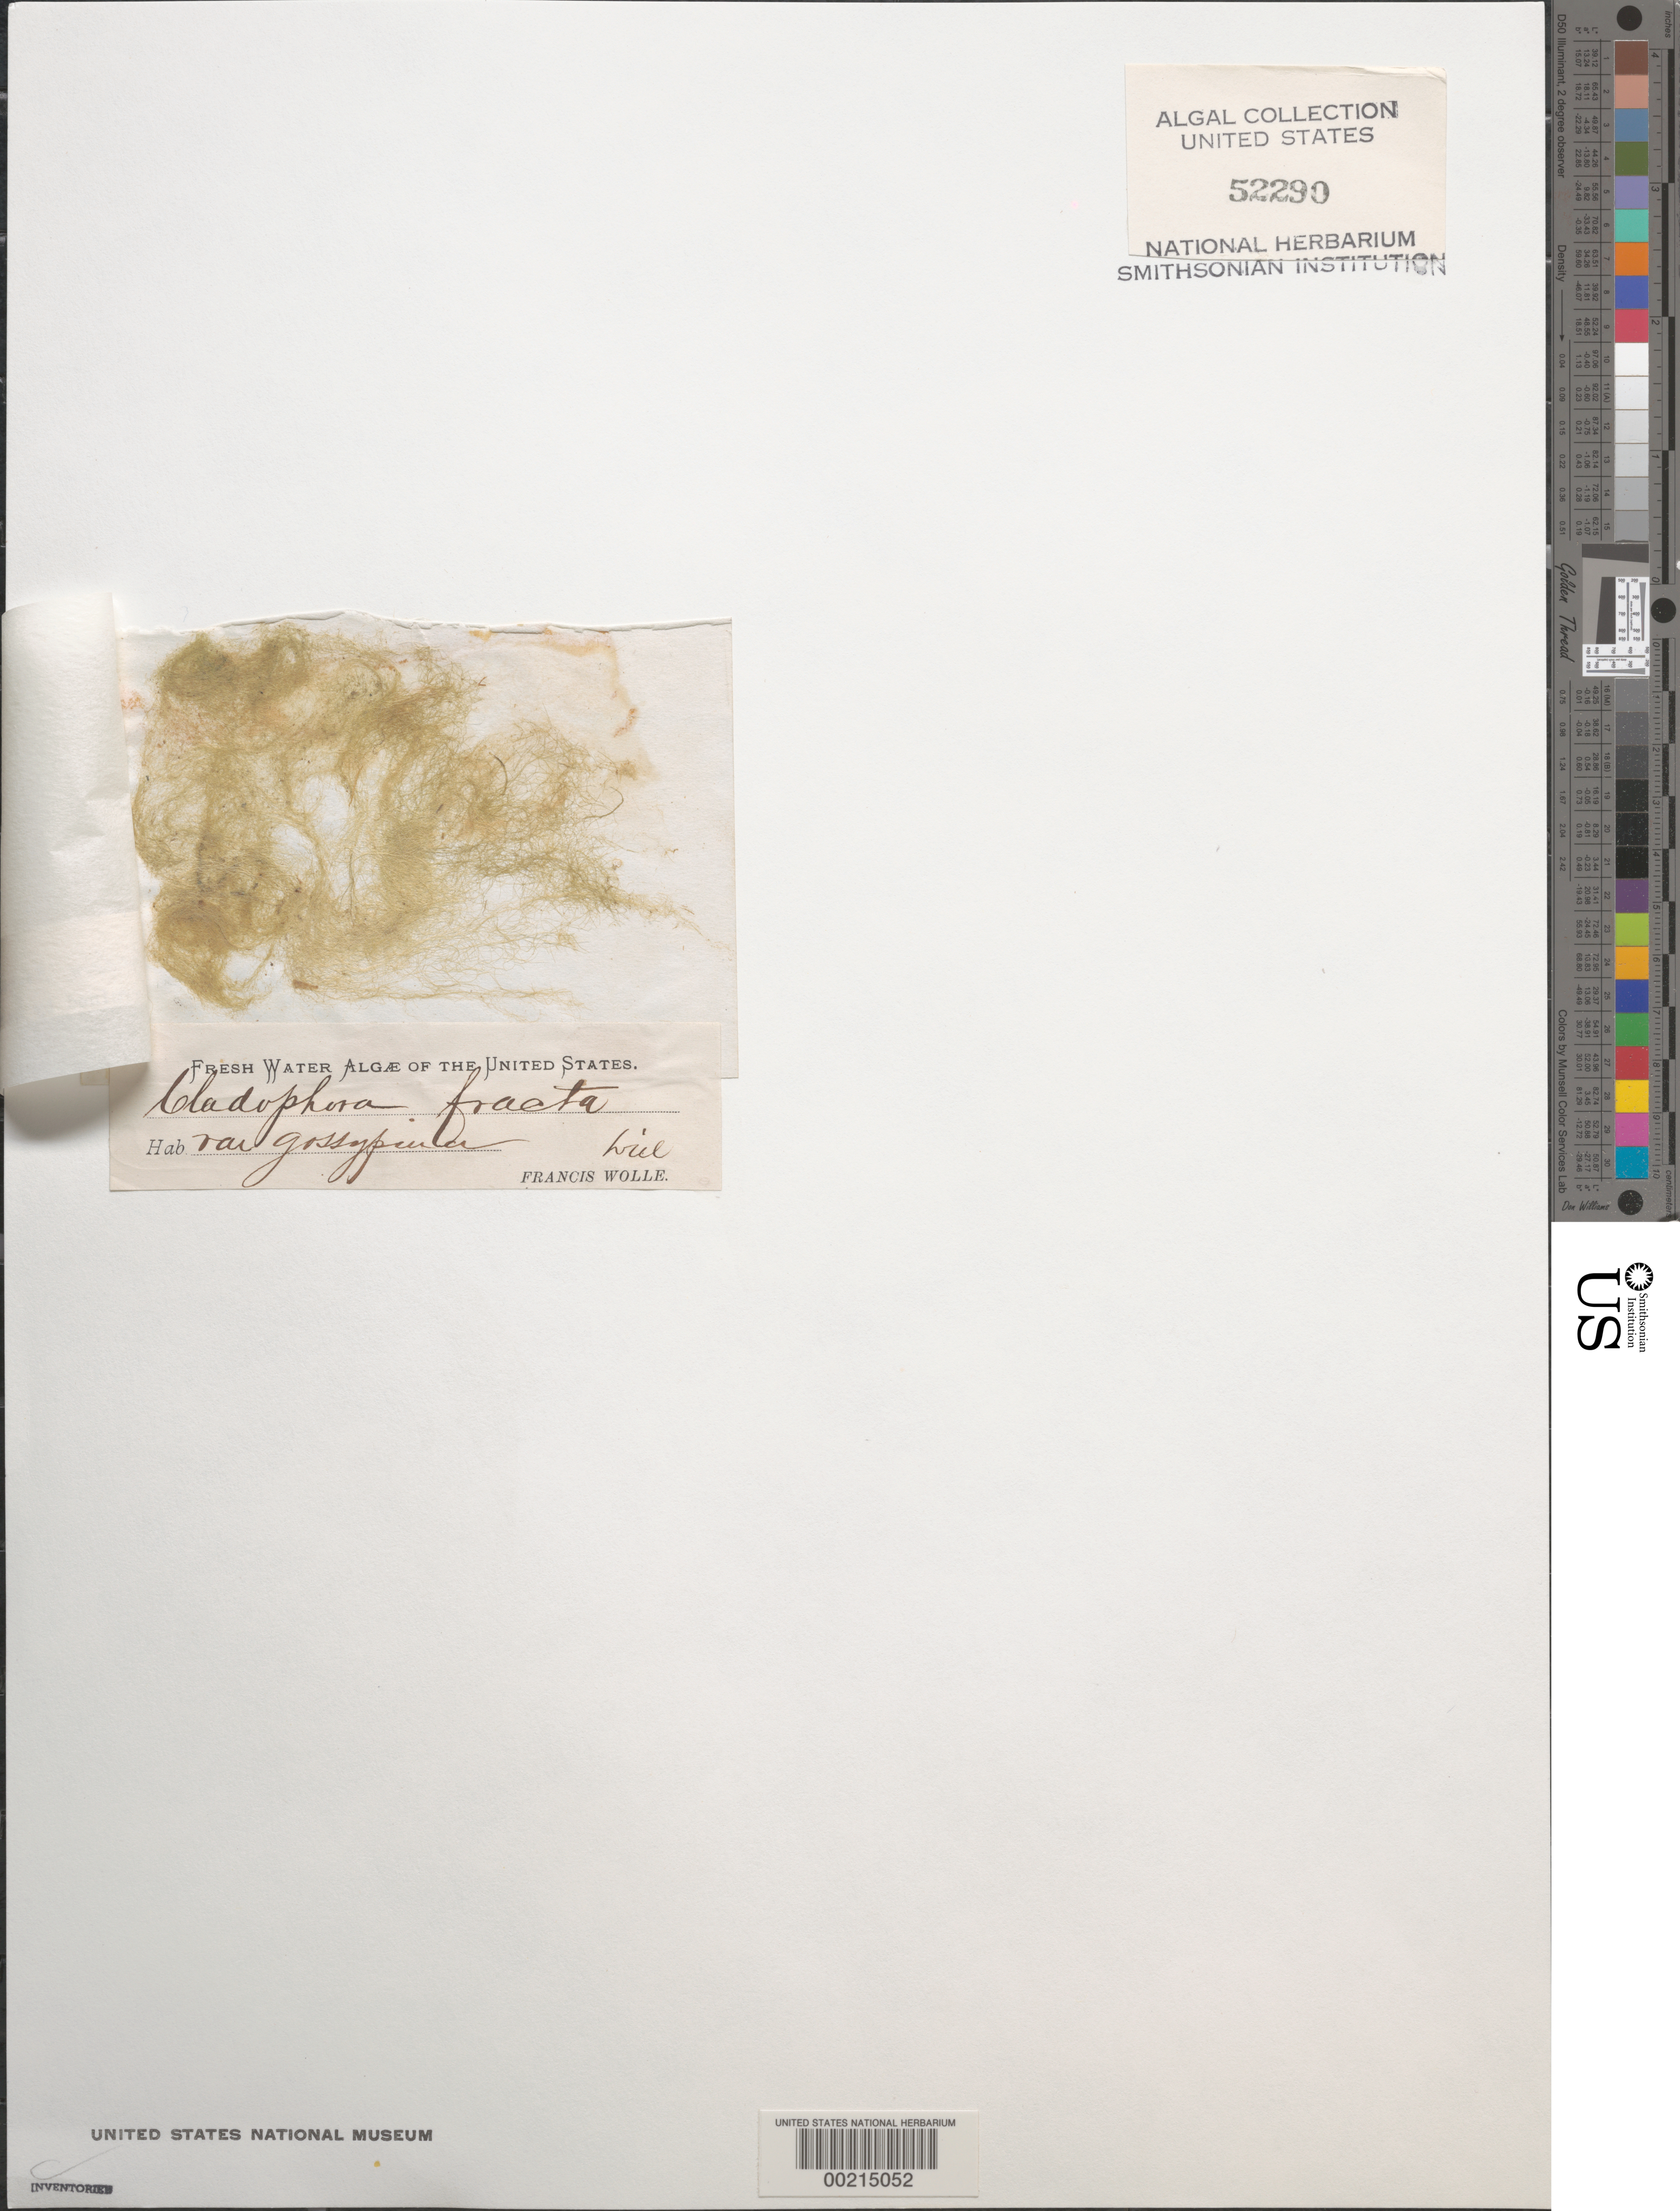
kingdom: Plantae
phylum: Chlorophyta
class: Ulvophyceae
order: Siphonocladales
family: Boodleaceae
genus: Cladophoropsis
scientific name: Cladophoropsis membranacea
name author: (Hofman-Bang) Børgesen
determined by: Algae name updating Project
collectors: F. Wolle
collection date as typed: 18--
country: United States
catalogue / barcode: US 52290